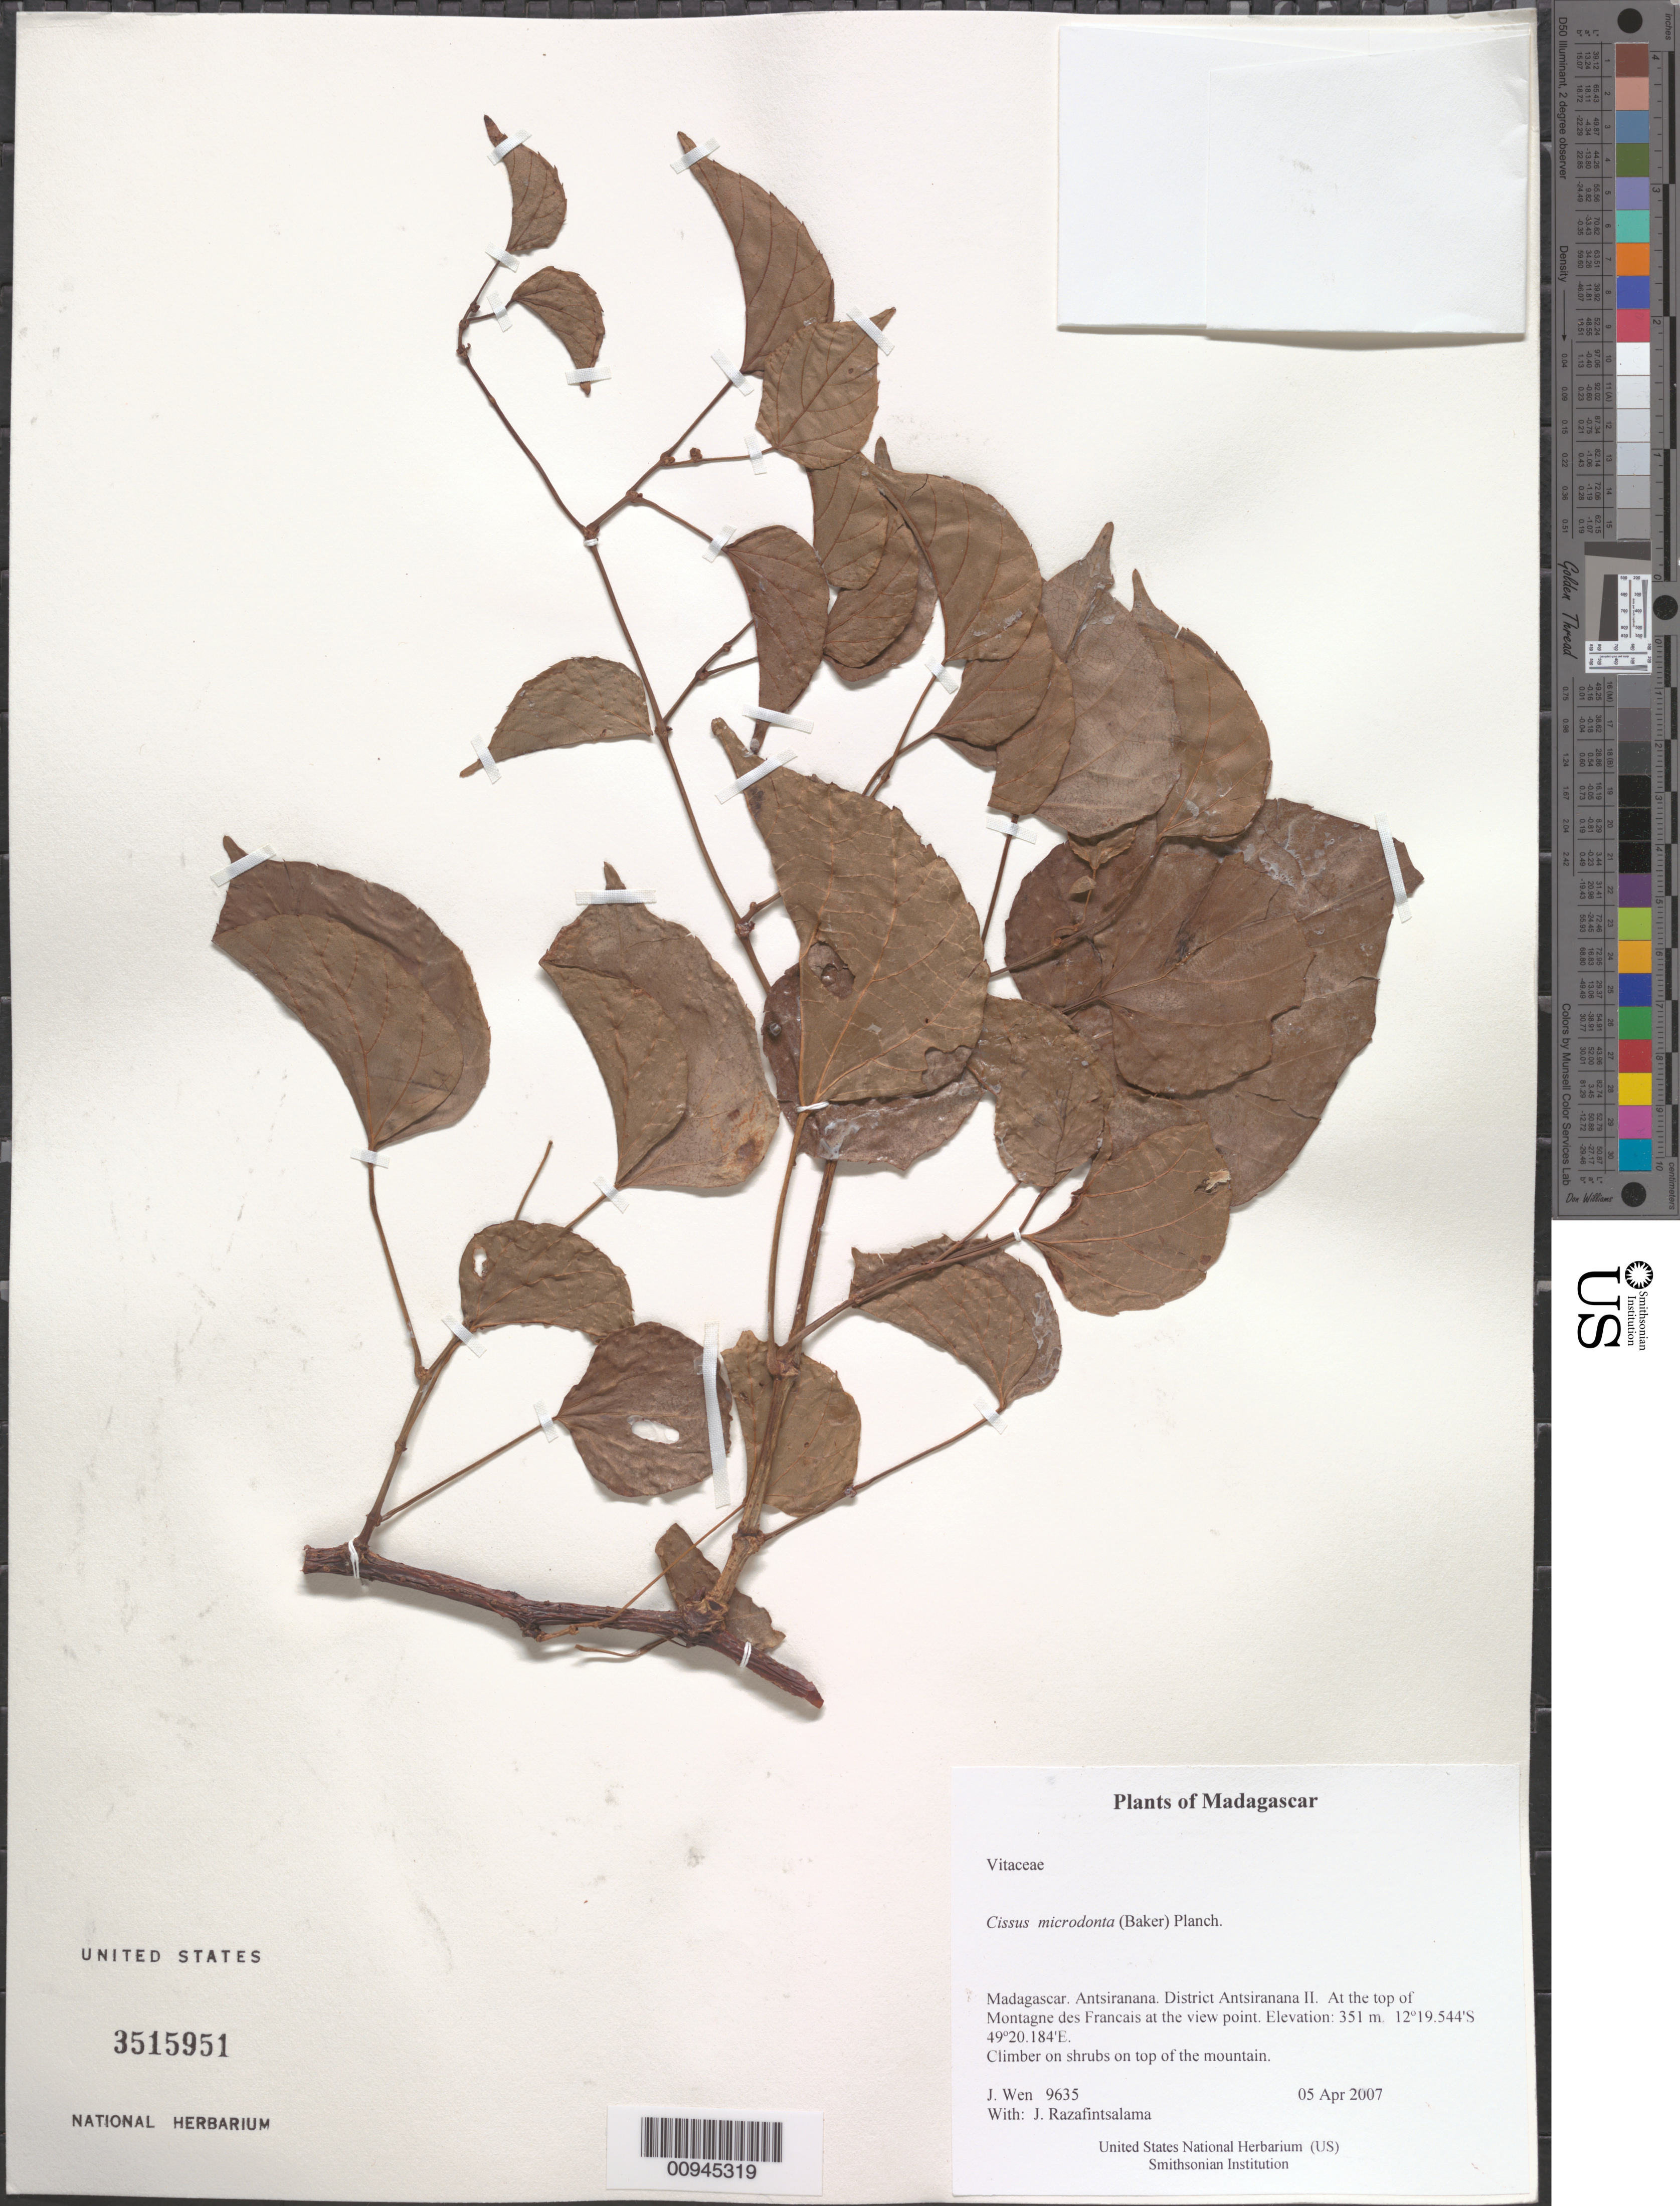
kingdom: Plantae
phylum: Tracheophyta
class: Magnoliopsida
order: Vitales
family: Vitaceae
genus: Cissus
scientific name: Cissus microdonta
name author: Planch.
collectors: J. Wen & J. Razafintsalama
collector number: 9635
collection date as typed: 05 Apr 2007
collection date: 2007-04-05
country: Madagascar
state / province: Diana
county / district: Antsiranana II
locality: District Antsiranana II. At the top of Montagne des Francais at the view point.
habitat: On top of the mountain, on shrubs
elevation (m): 351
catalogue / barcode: US 3515951